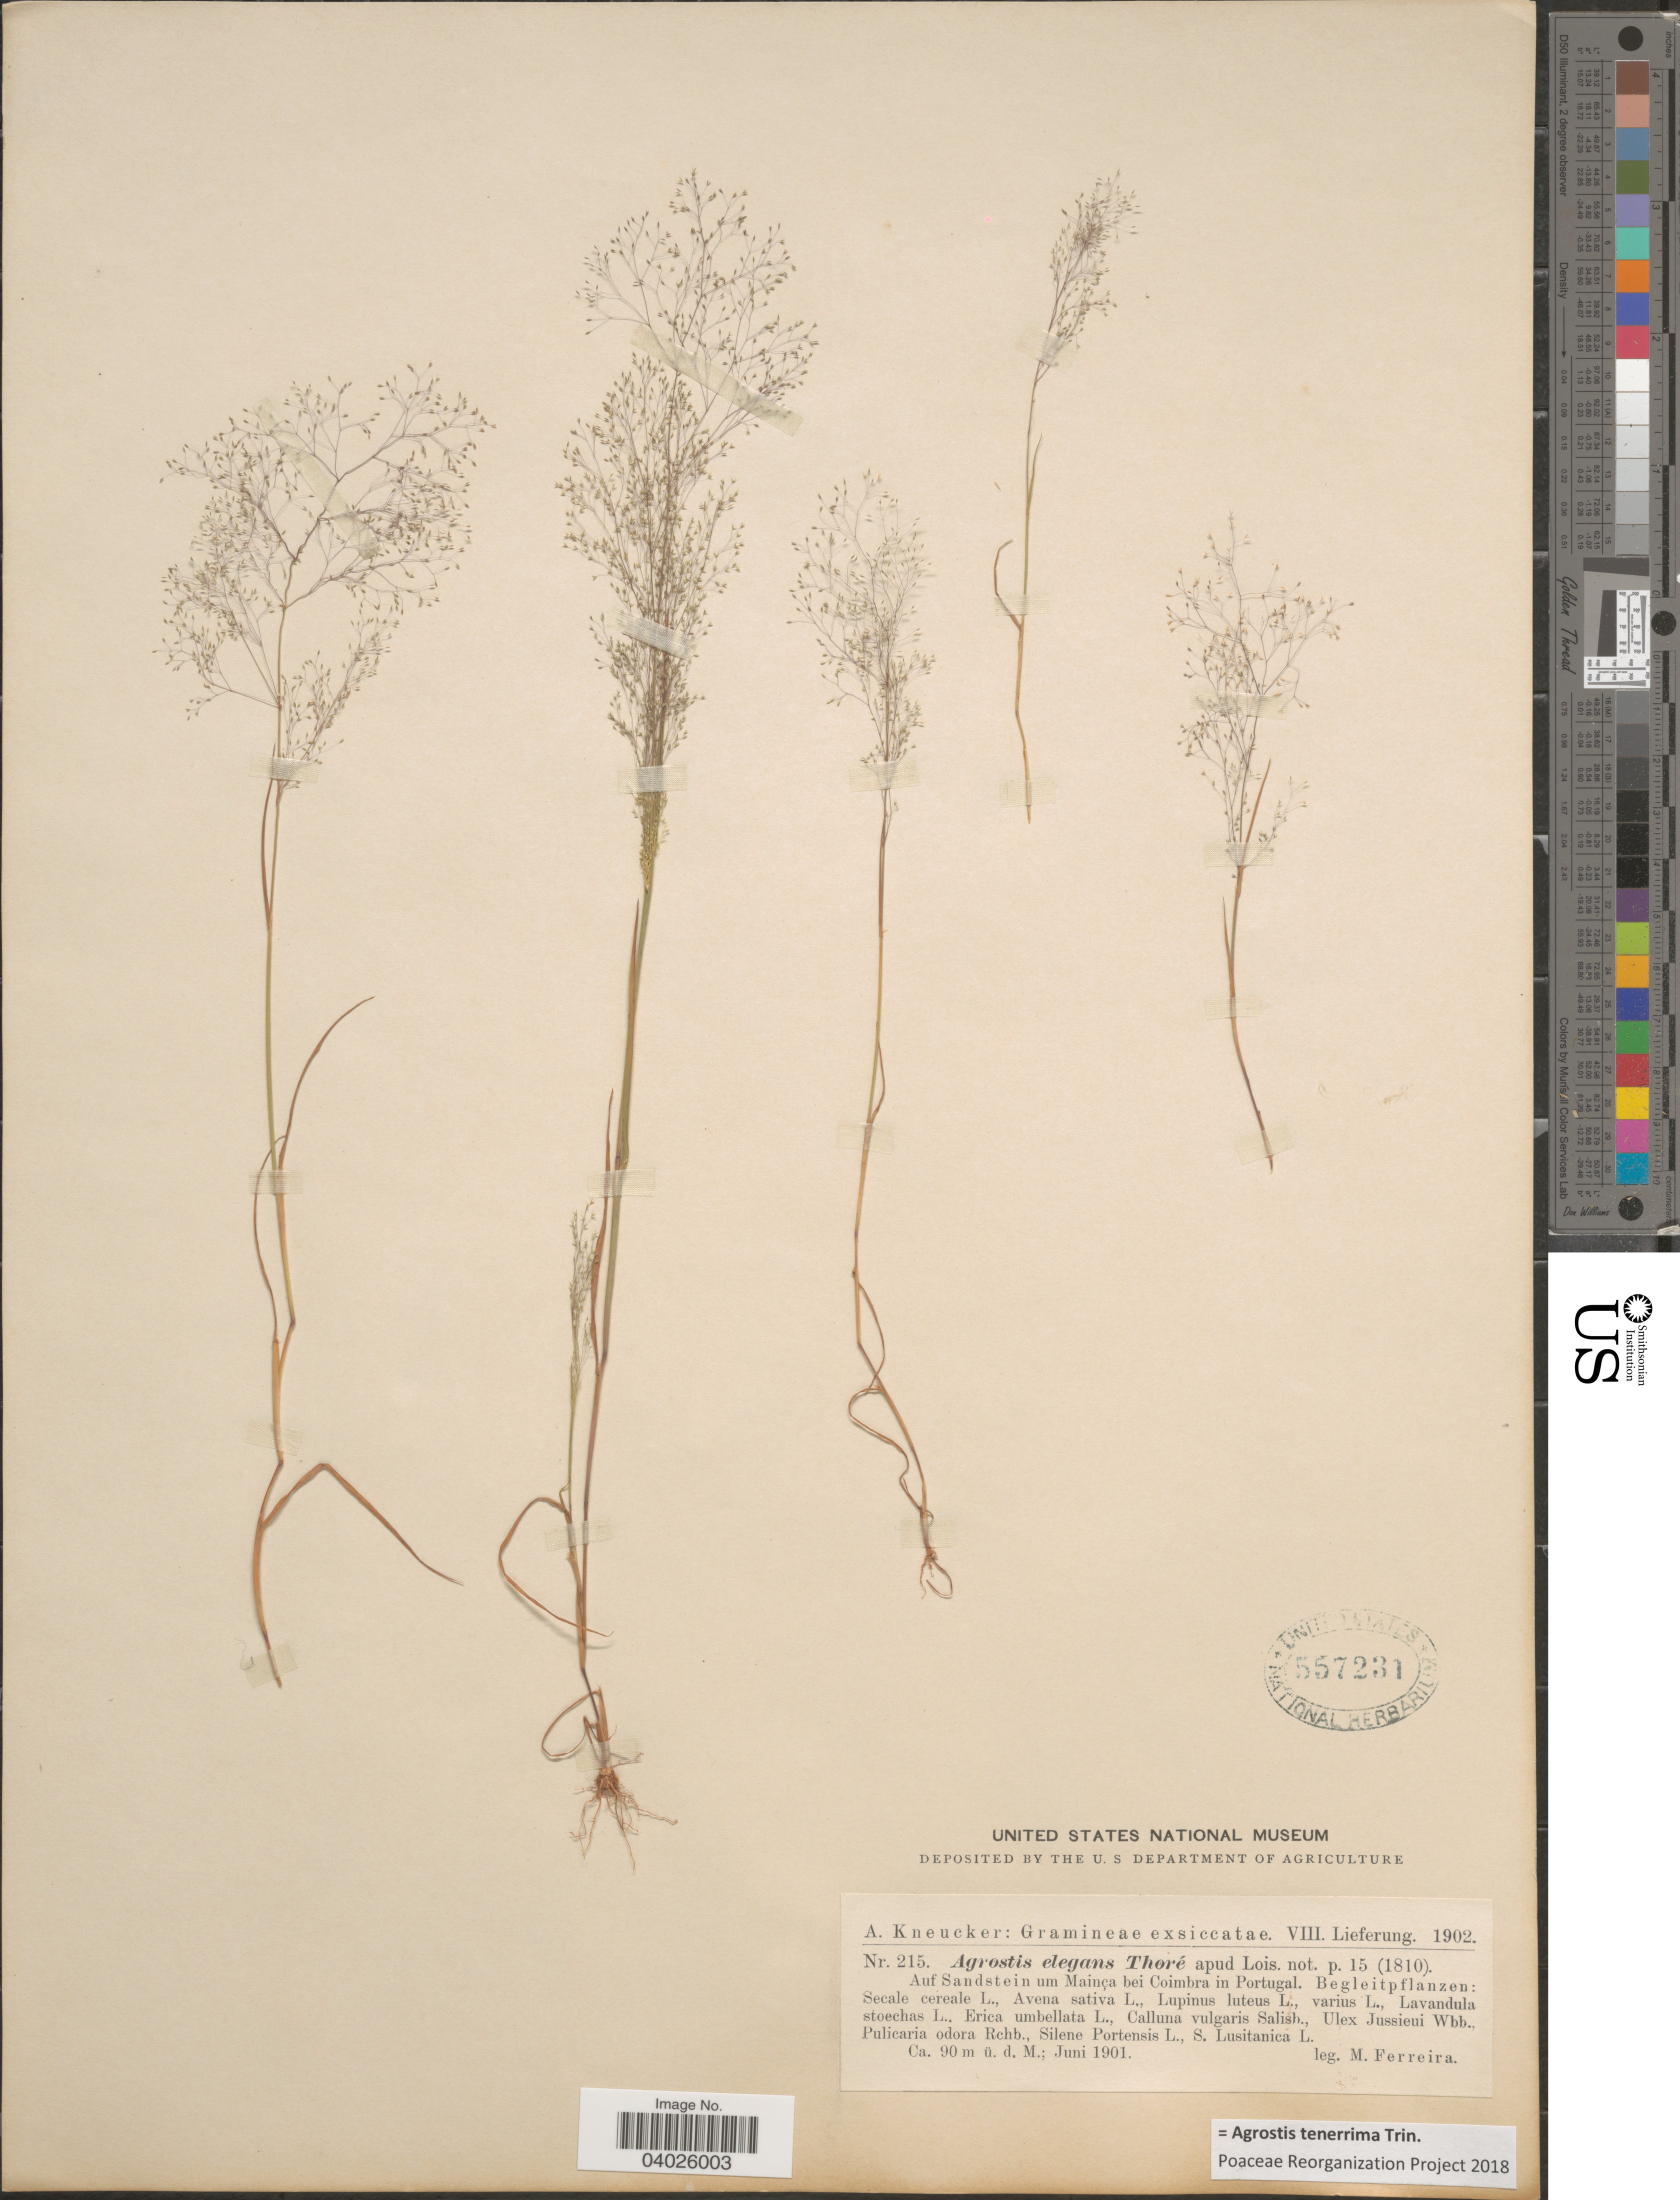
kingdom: Plantae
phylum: Tracheophyta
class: Liliopsida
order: Poales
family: Poaceae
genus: Agrostis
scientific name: Agrostis tenerrima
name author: Trin.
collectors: M. Ferreira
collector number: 215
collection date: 1901-06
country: Portugal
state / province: Coimbra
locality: Auf Sandstein um Mainça bei Coimbra in Portugal.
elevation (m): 90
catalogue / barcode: US 557231